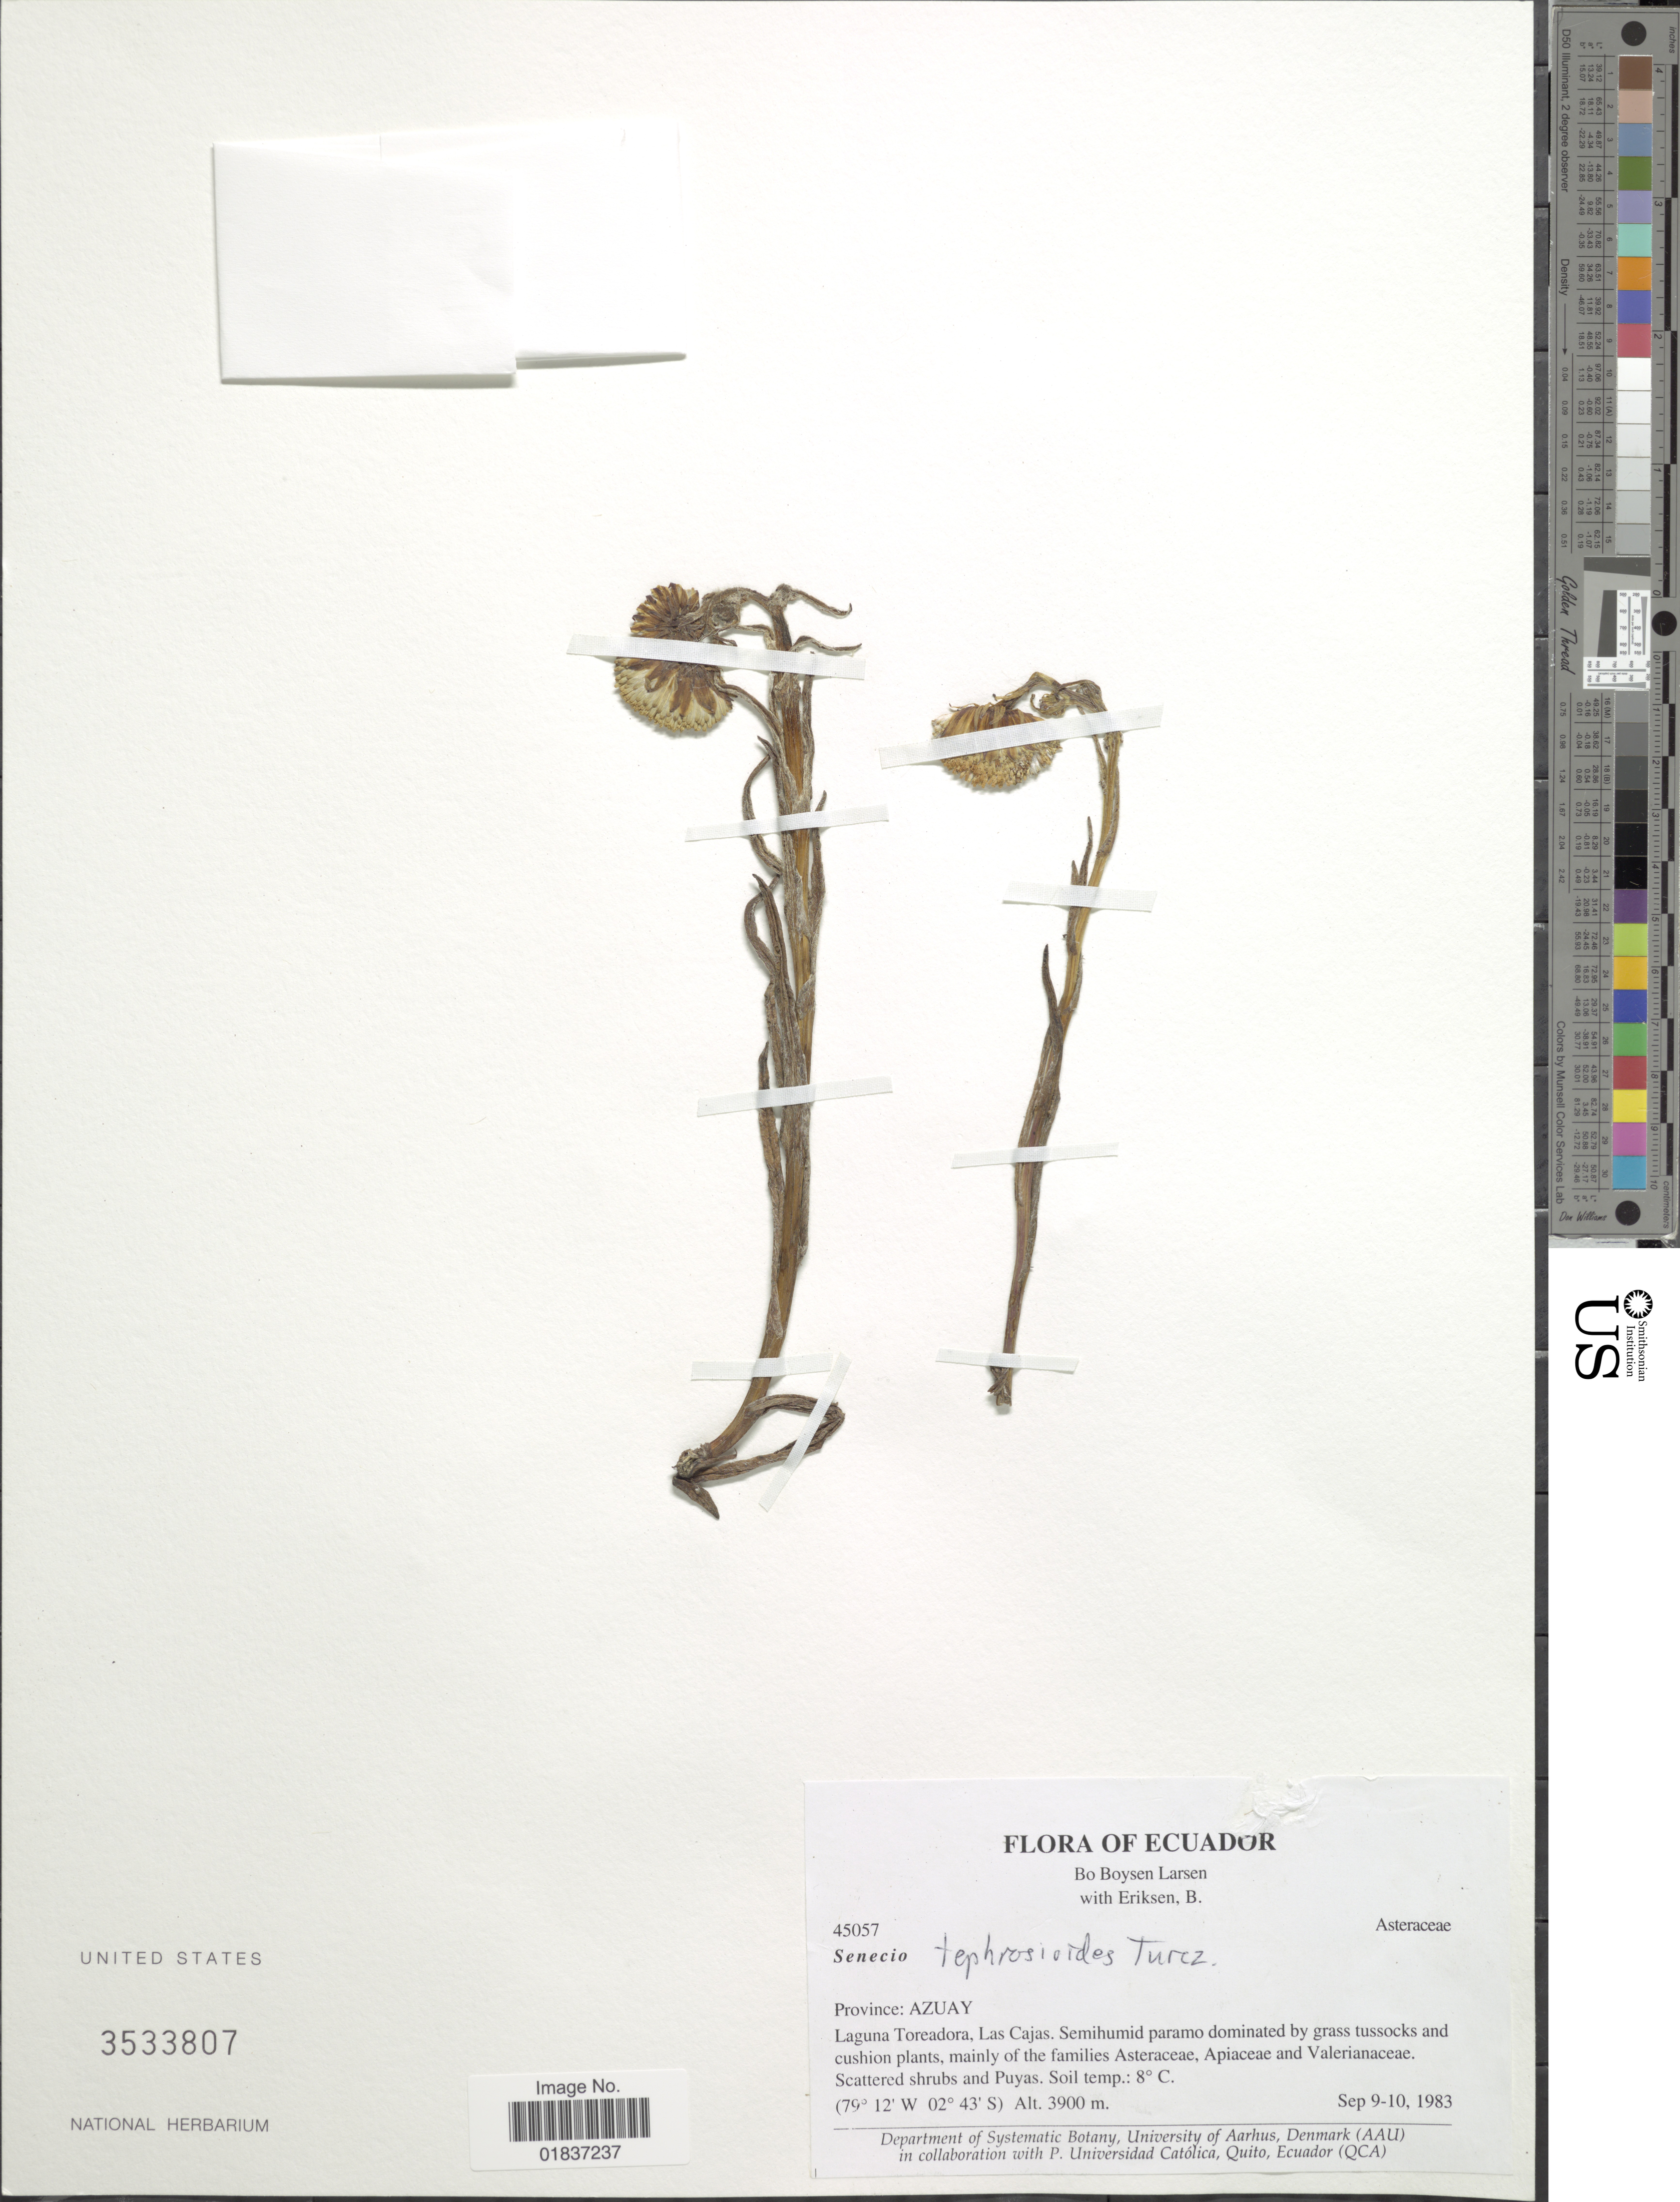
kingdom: Plantae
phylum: Tracheophyta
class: Magnoliopsida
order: Asterales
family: Asteraceae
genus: Senecio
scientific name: Senecio tephrosioides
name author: Turcz.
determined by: Salomon, Luciana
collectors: B. Boysen Larsen & B. Eriksen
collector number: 45057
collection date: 1983-09-09/1983-09-10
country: Ecuador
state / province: Azuay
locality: Province: Azuay. Laguna Toreadora, Las Cajas,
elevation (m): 3900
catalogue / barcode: US 3533807